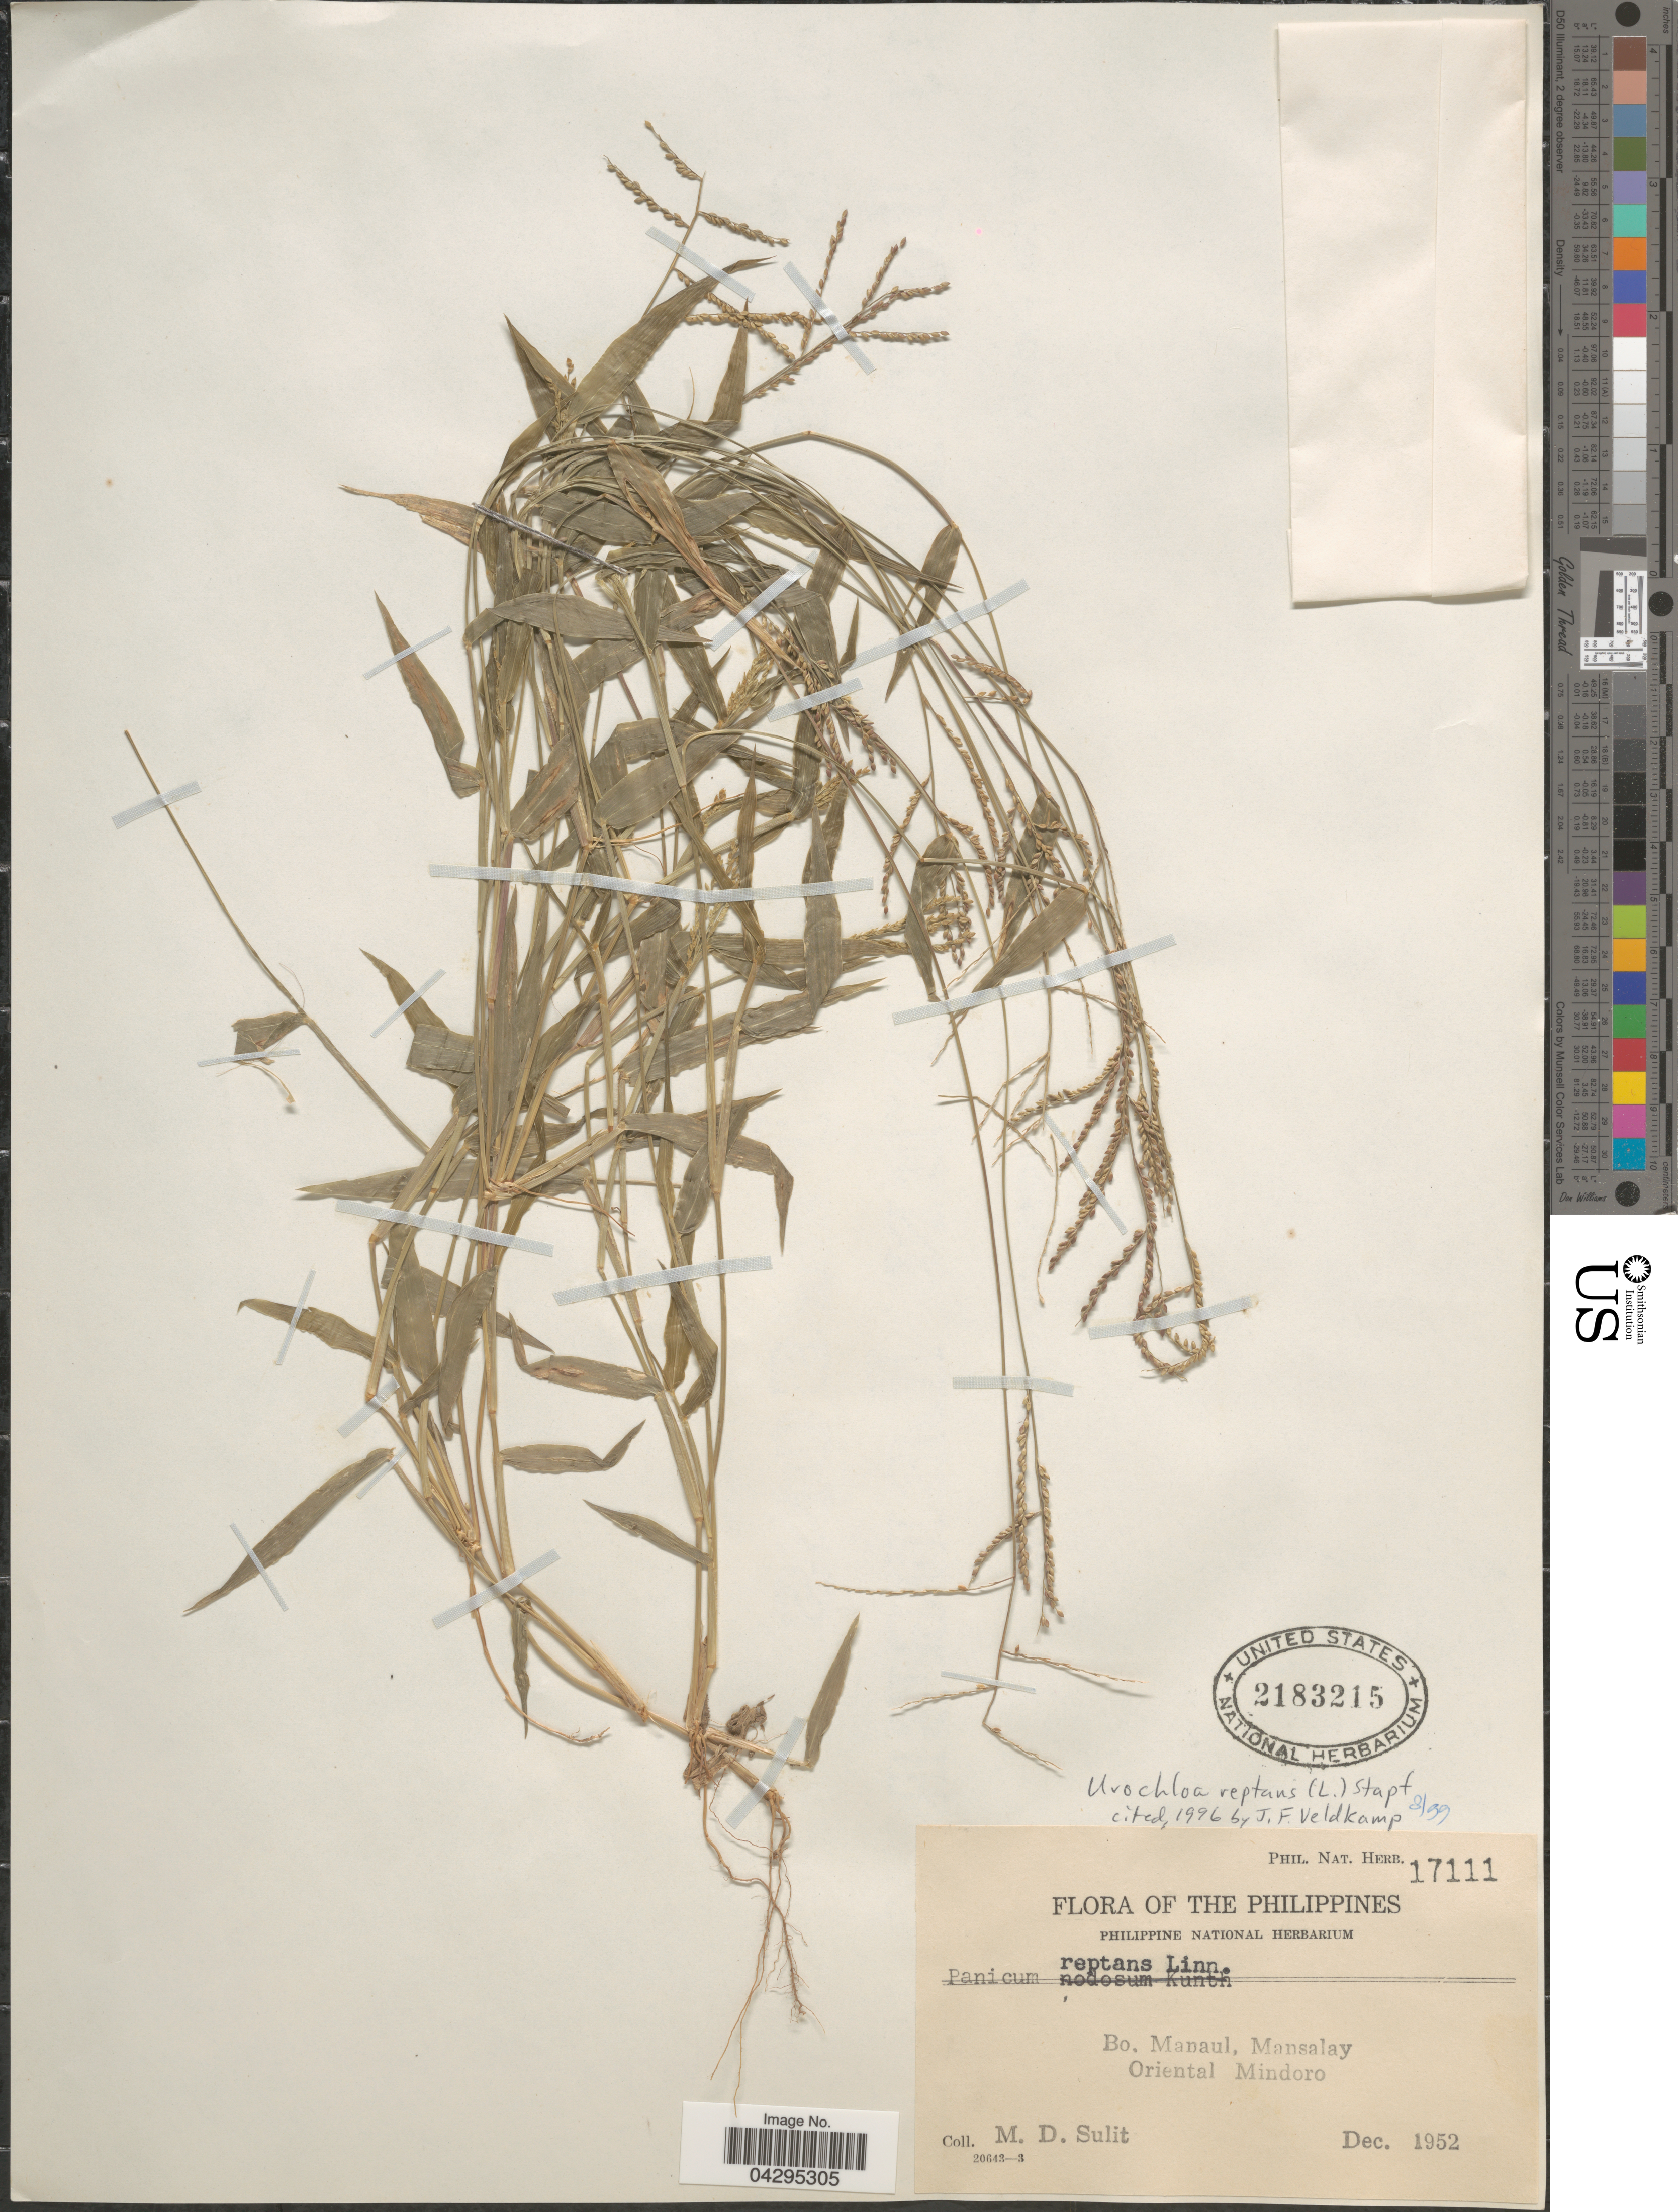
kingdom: Plantae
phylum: Tracheophyta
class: Liliopsida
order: Poales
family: Poaceae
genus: Urochloa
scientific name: Urochloa reptans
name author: (L.) Stapf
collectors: M. Sulit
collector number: Phil. Nat. Herb. 17111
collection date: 1952-12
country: Philippines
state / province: Mimaropa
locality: Bo, Manaul, Mansalay. Oriental Mindoro.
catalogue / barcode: US 2183215